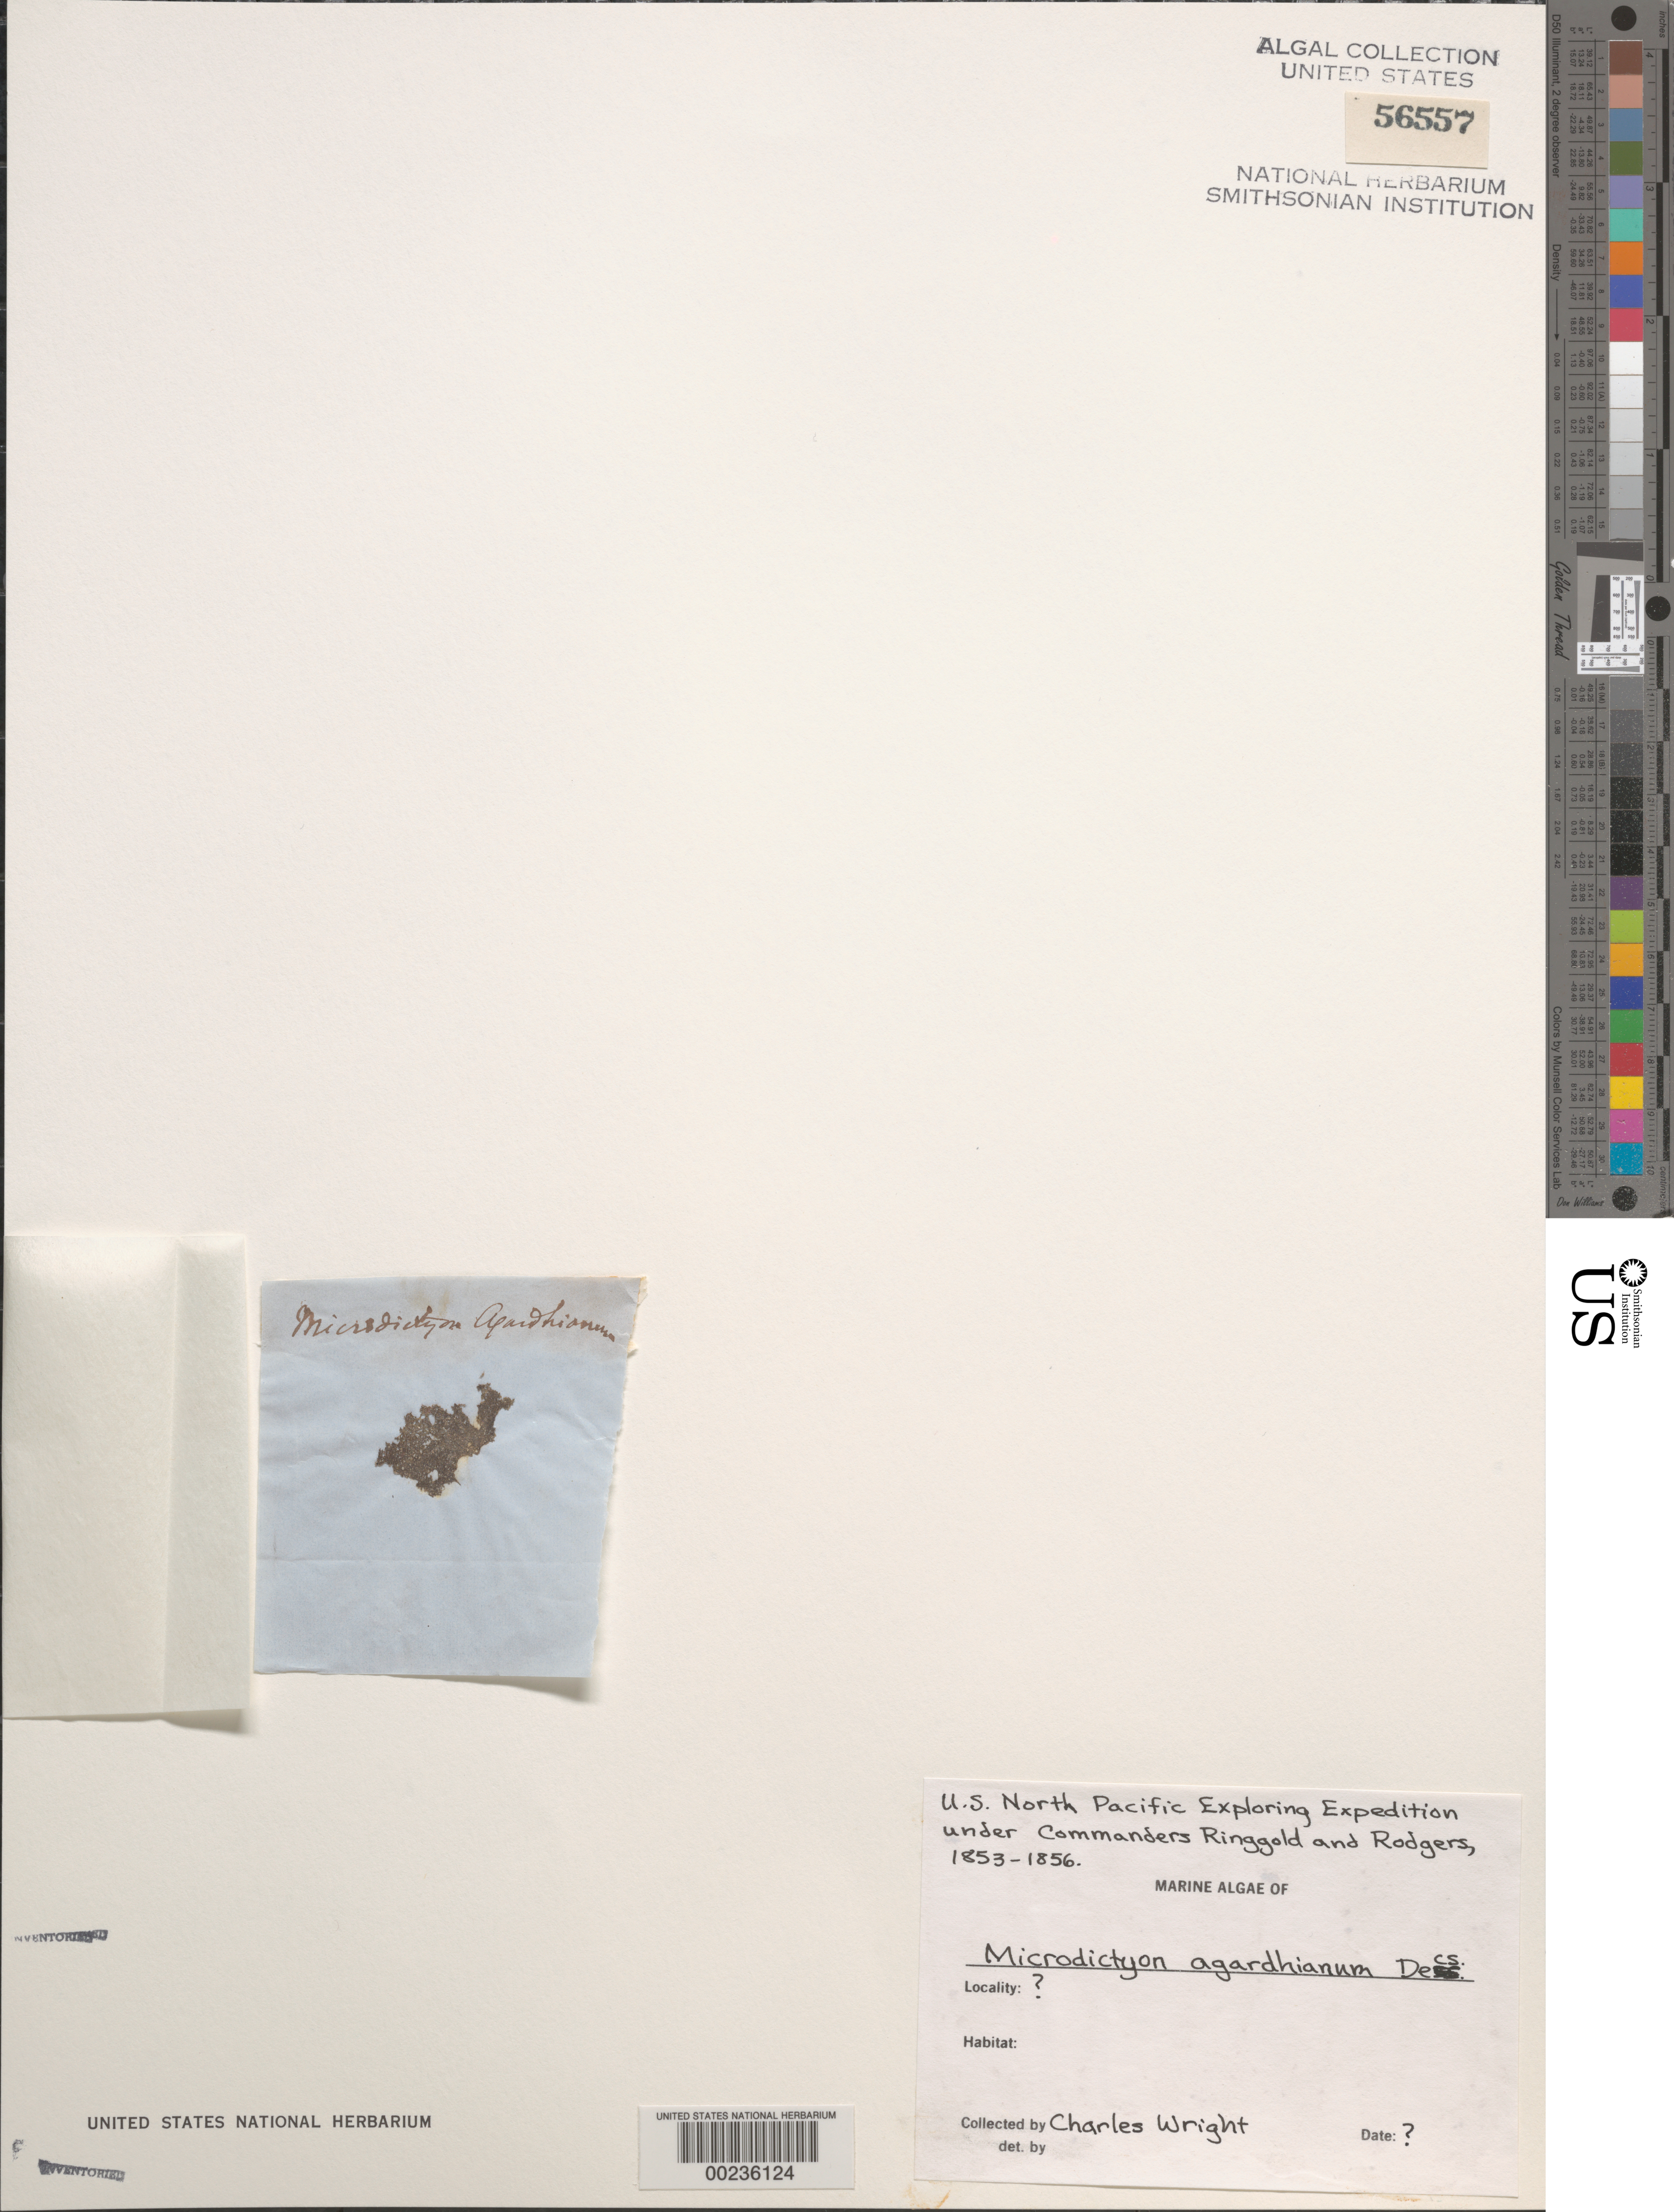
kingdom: Plantae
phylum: Chlorophyta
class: Ulvophyceae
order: Cladophorales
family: Anadyomenaceae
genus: Microdictyon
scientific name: Microdictyon umbilicatum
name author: (Velley) Zanardini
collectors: C. Wright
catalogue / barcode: US 56557